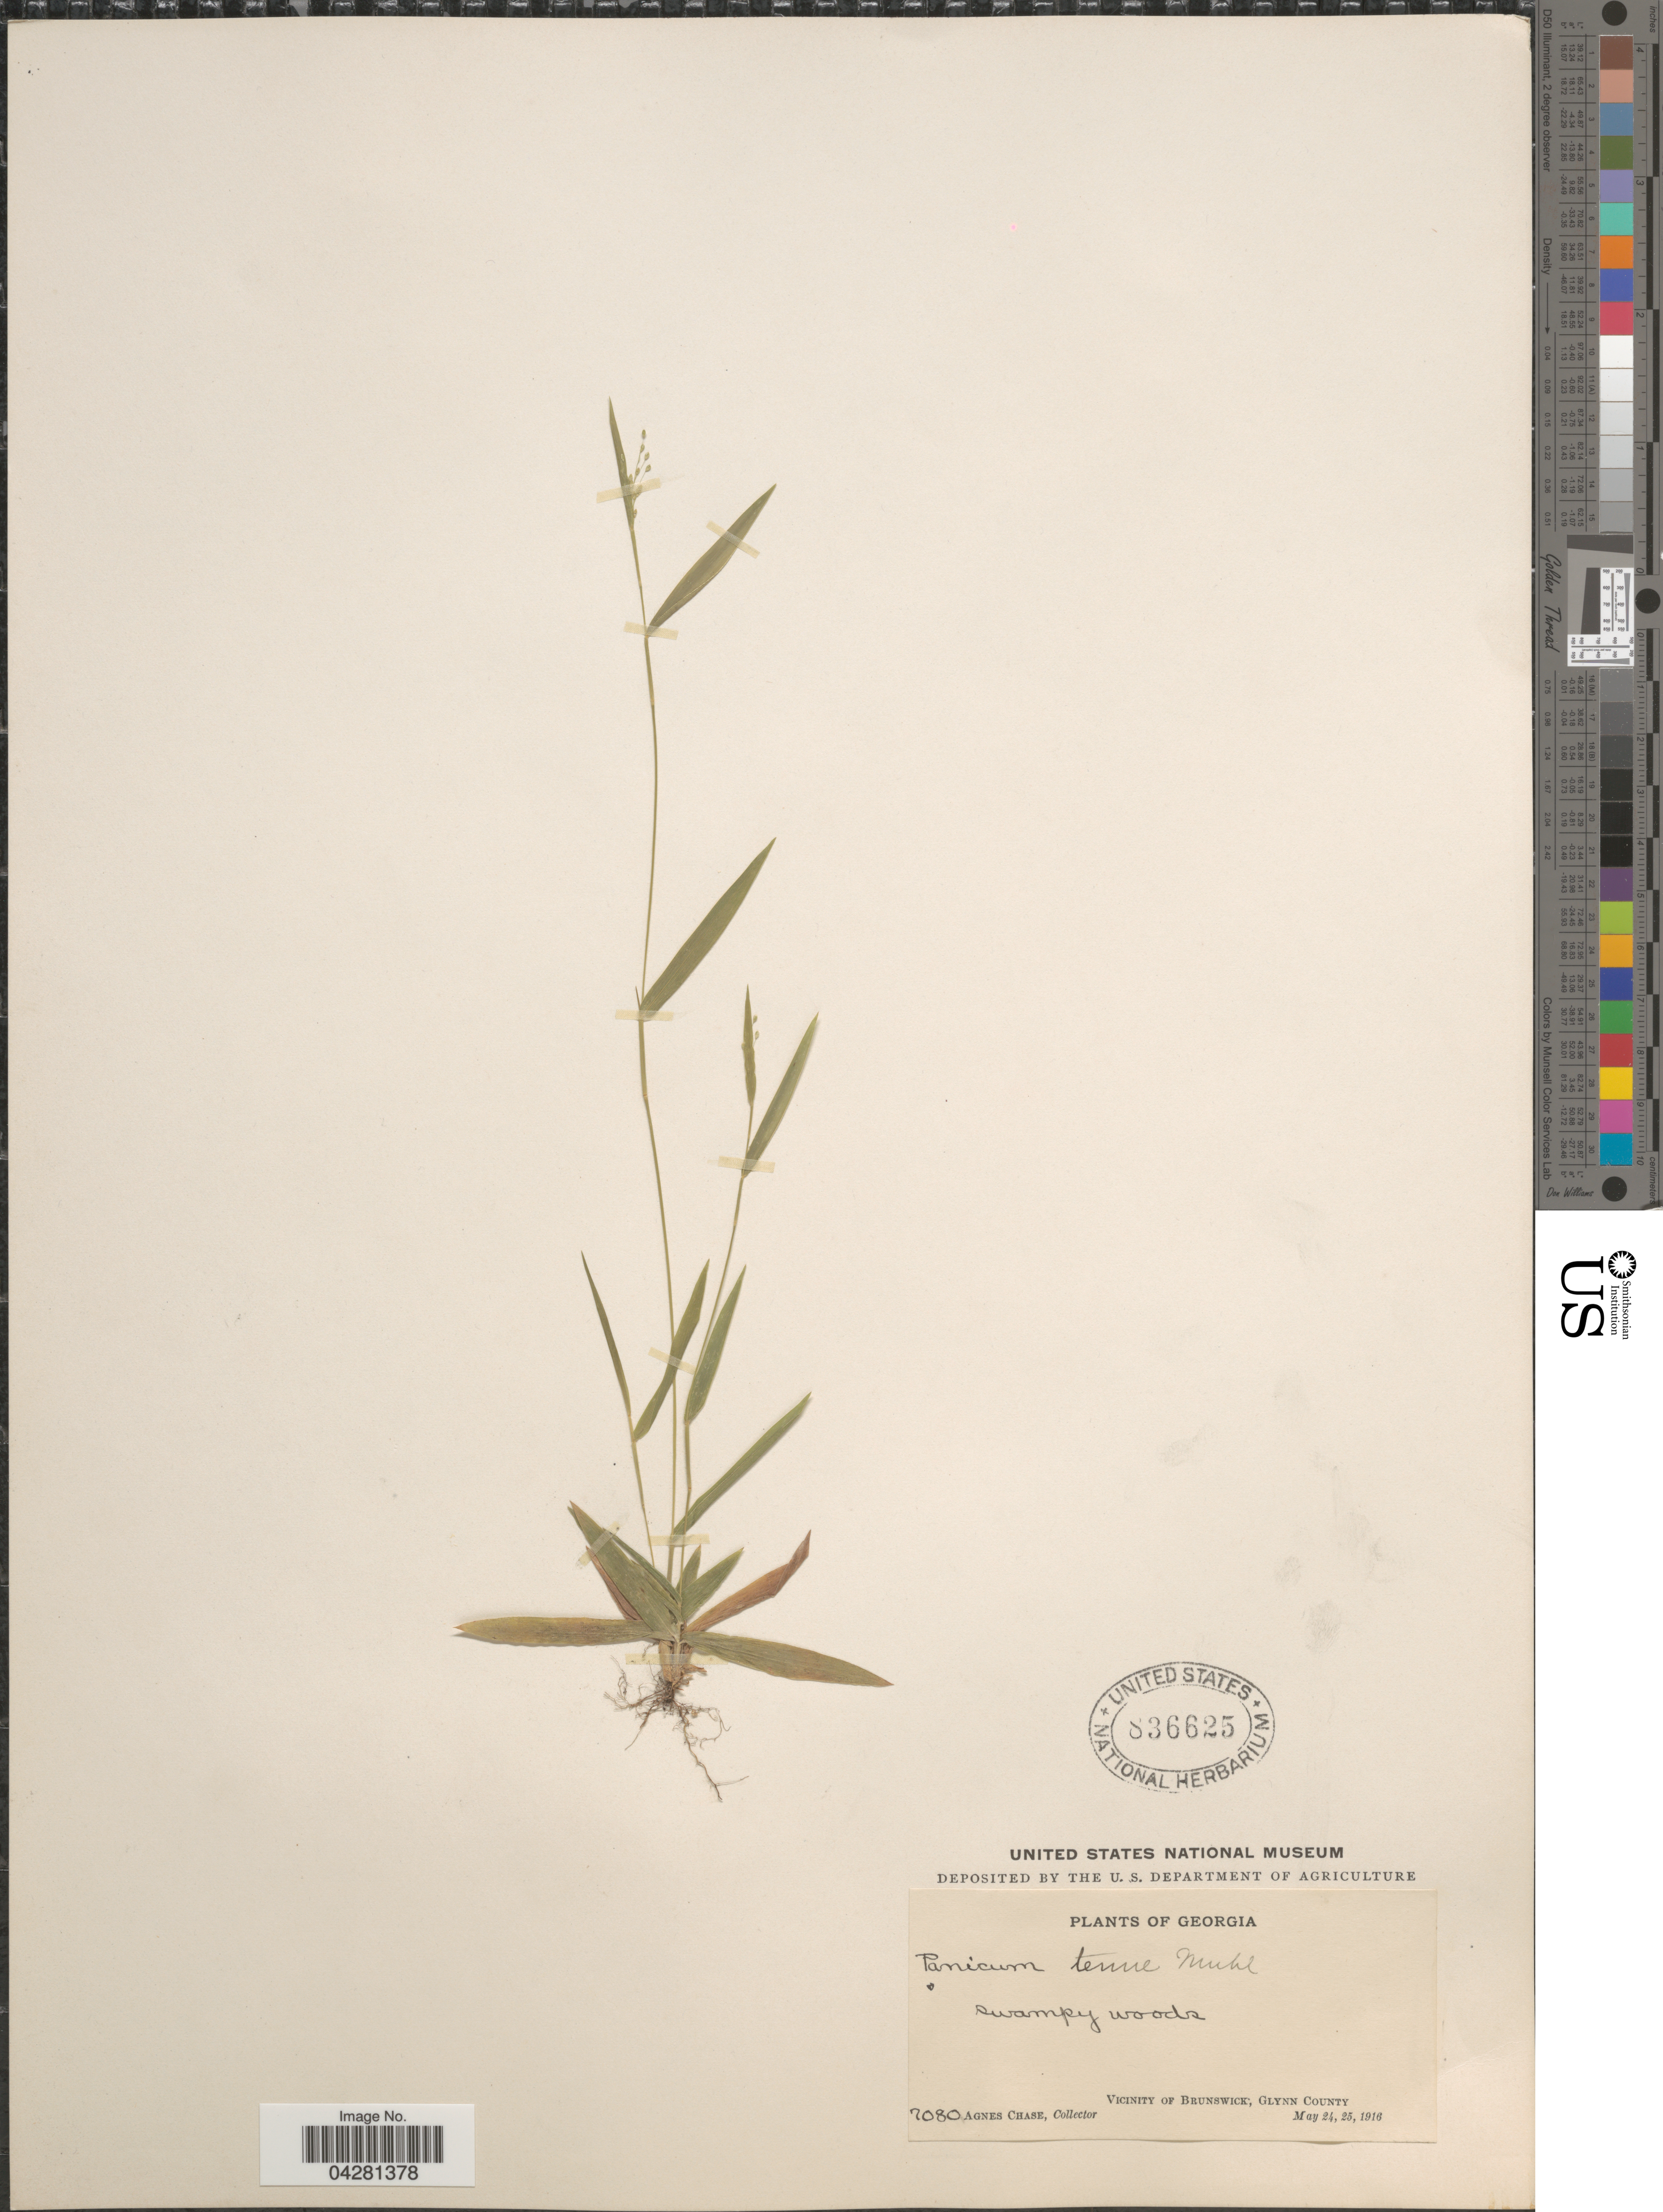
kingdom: Plantae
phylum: Tracheophyta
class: Liliopsida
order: Poales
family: Poaceae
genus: Dichanthelium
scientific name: Dichanthelium dichotomum var. unciphyllum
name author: (Trin.) Davidse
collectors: A. Chase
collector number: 7080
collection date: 1916-05-24/1916-05-25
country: United States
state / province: Georgia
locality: Swampy woods, Vicinity of Brunswick, Glynn County.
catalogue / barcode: US 836625